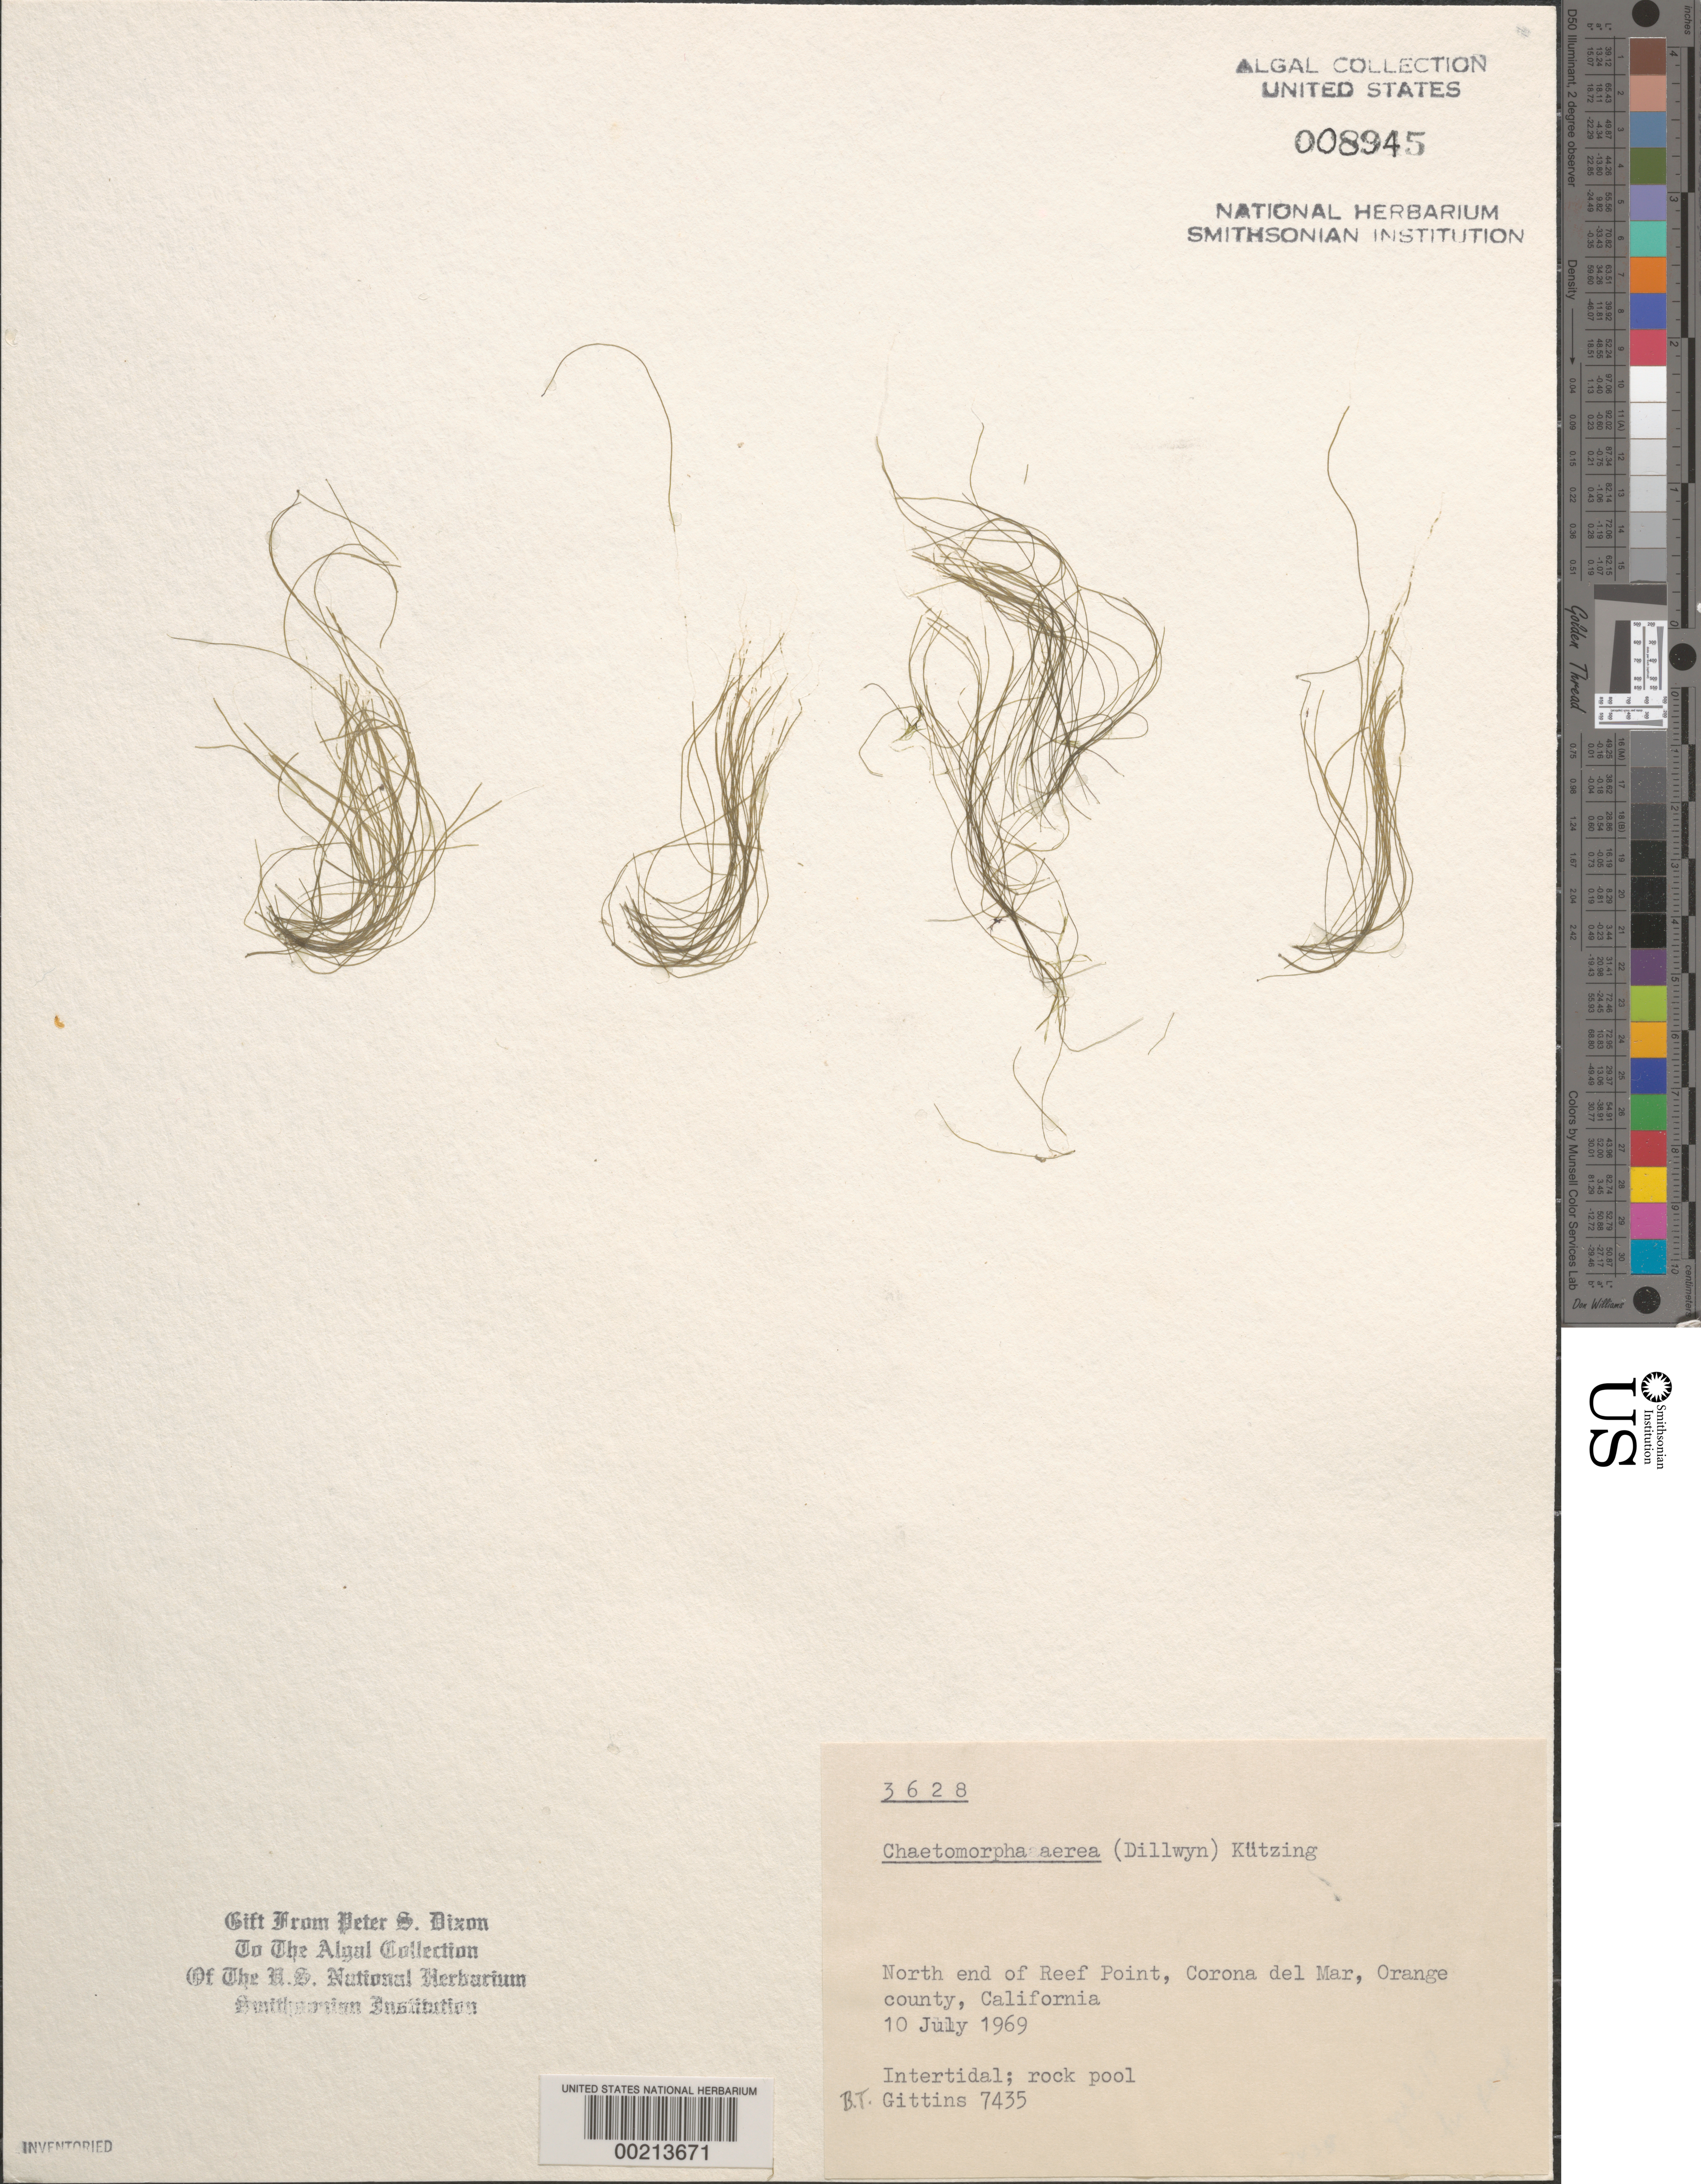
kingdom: Plantae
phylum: Chlorophyta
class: Ulvophyceae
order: Cladophorales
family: Cladophoraceae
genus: Chaetomorpha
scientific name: Chaetomorpha aerea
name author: (Dillwyn) Kütz.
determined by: Dixon, P. S.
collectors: B. Gittins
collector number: BTG 7435 & PSD 3628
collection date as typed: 10 Jul 1969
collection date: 1969-07-10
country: United States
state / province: California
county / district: Orange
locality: Corona del Mar, Reef Point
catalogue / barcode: US 8945